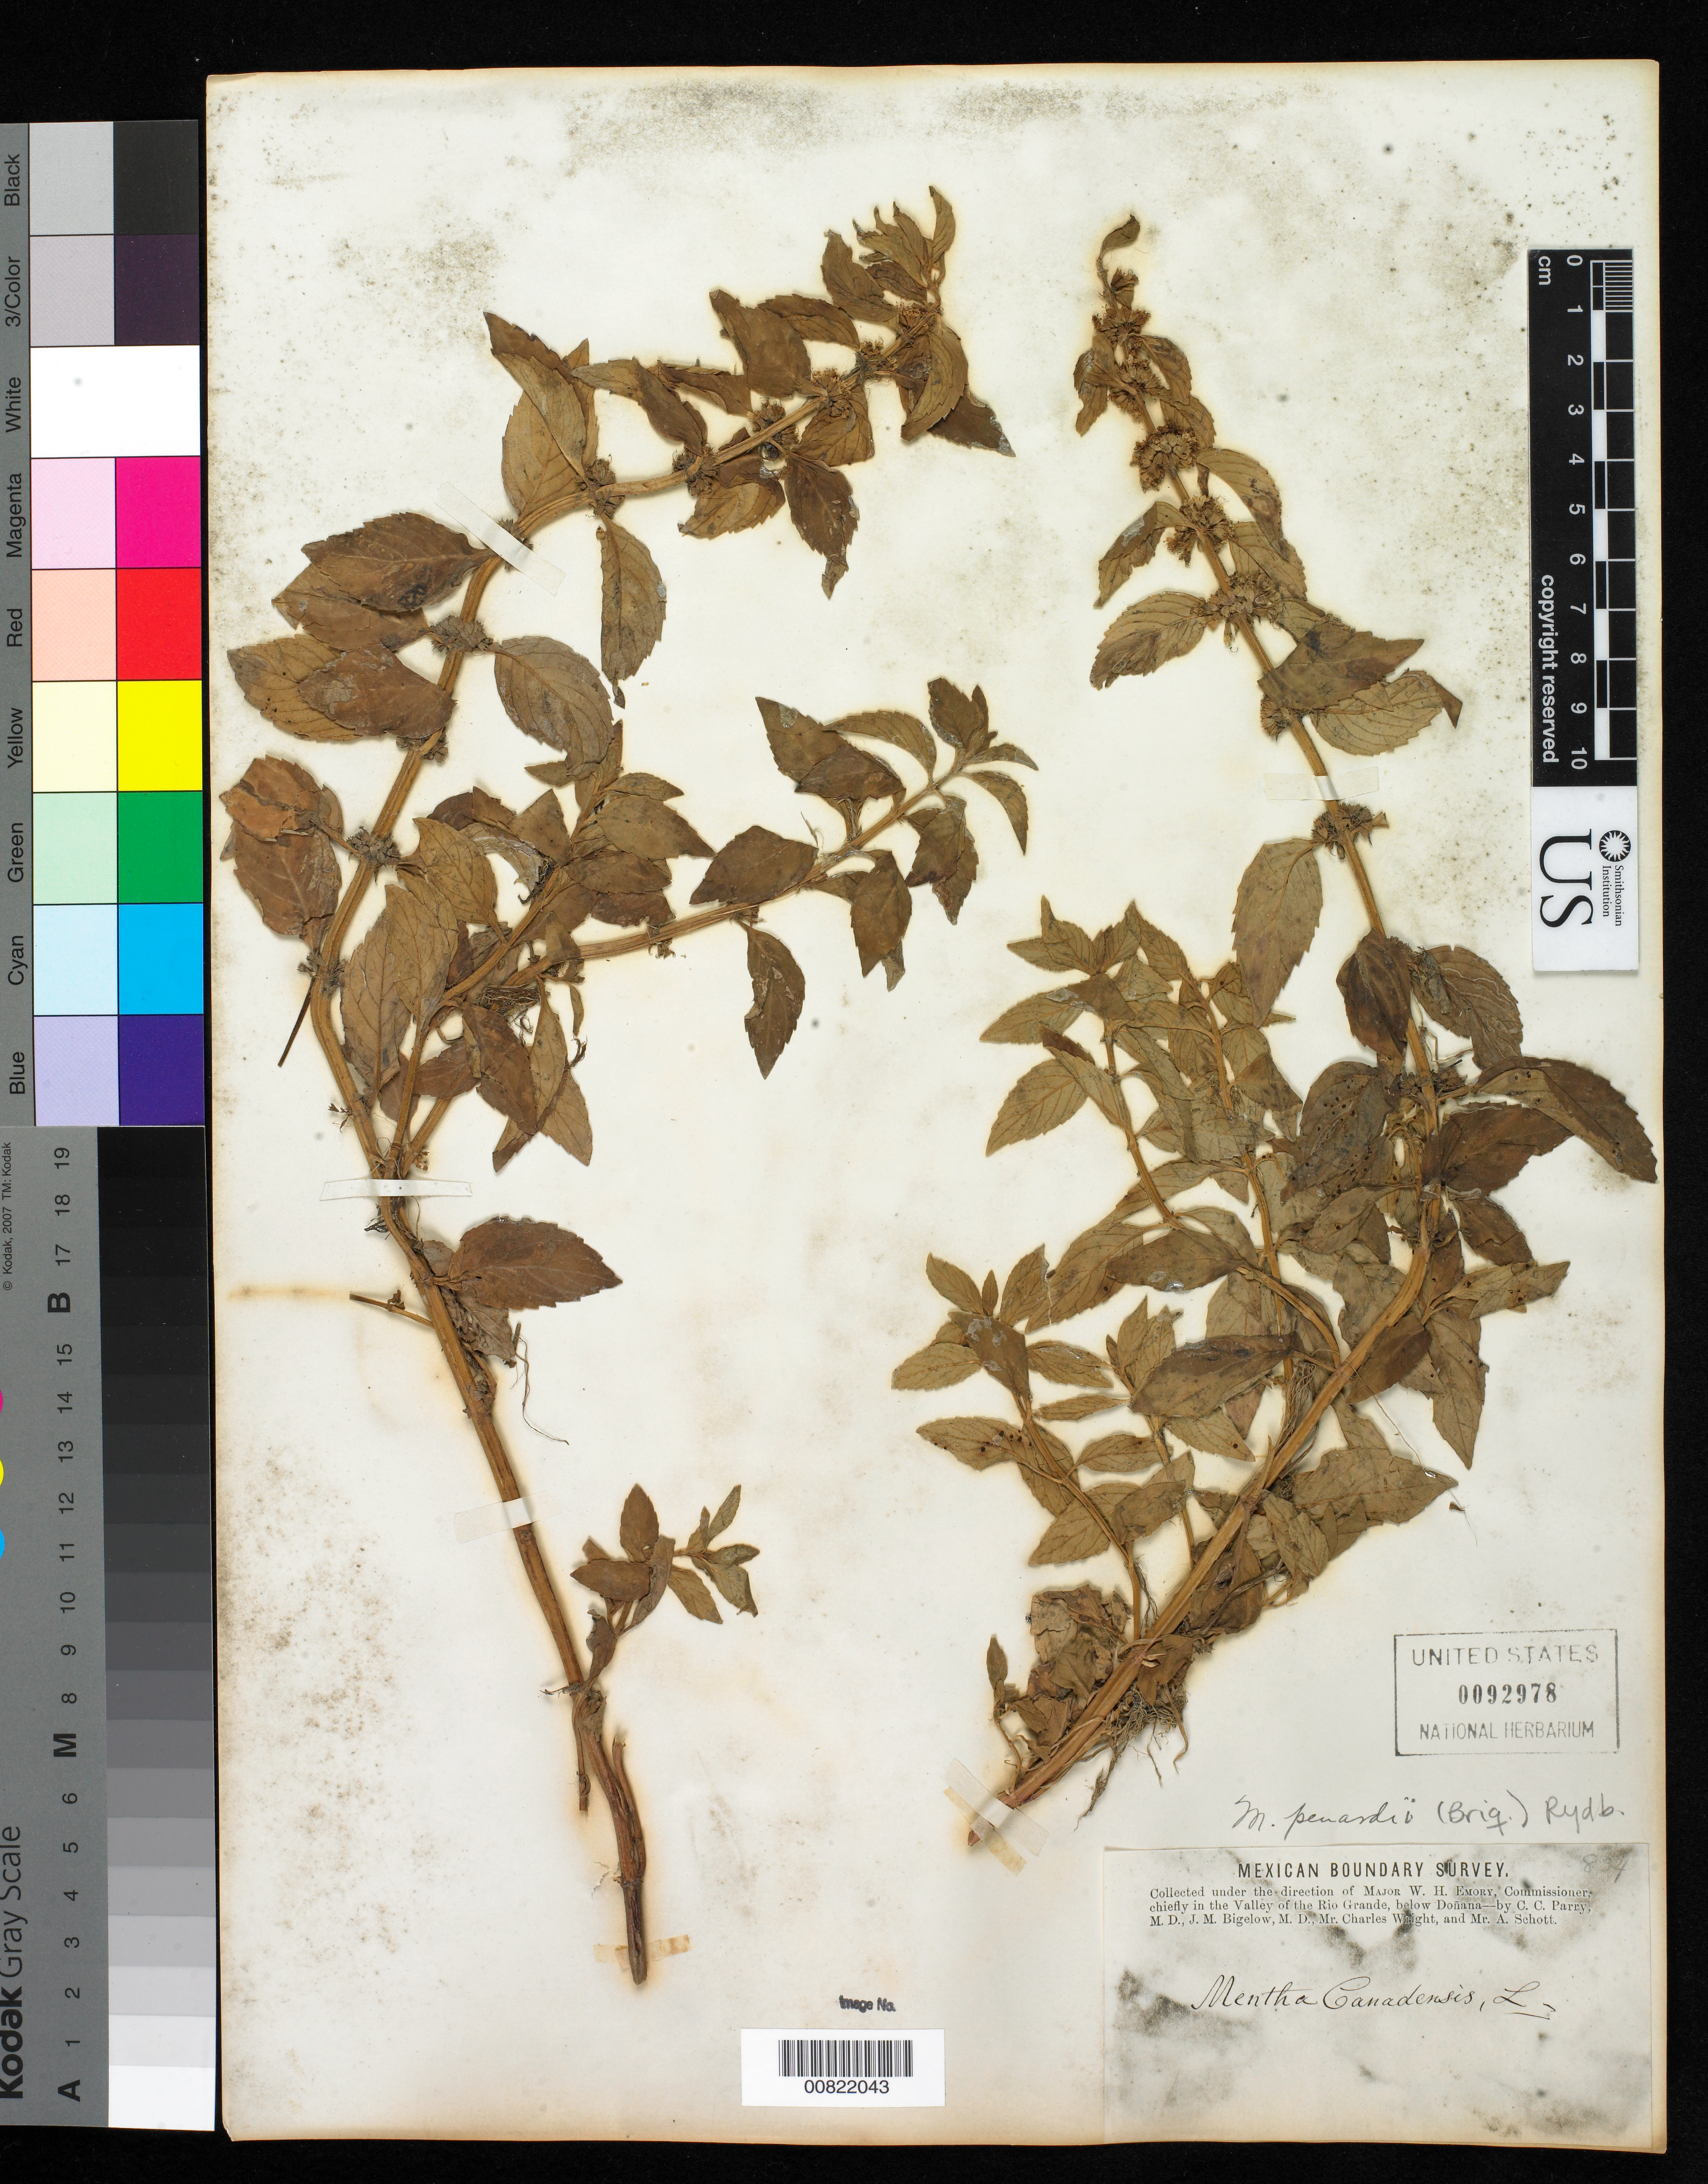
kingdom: Plantae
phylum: Tracheophyta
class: Magnoliopsida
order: Lamiales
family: Lamiaceae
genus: Mentha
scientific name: Mentha penardii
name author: (Briq.) Rydb.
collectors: C. C. Parry, J. M. Bigelow, C. Wright & A. C. V. Schott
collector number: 834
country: United States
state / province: New Mexico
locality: Valley of the Rio Grande, below Doñana, New Mexico.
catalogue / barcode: US 92978